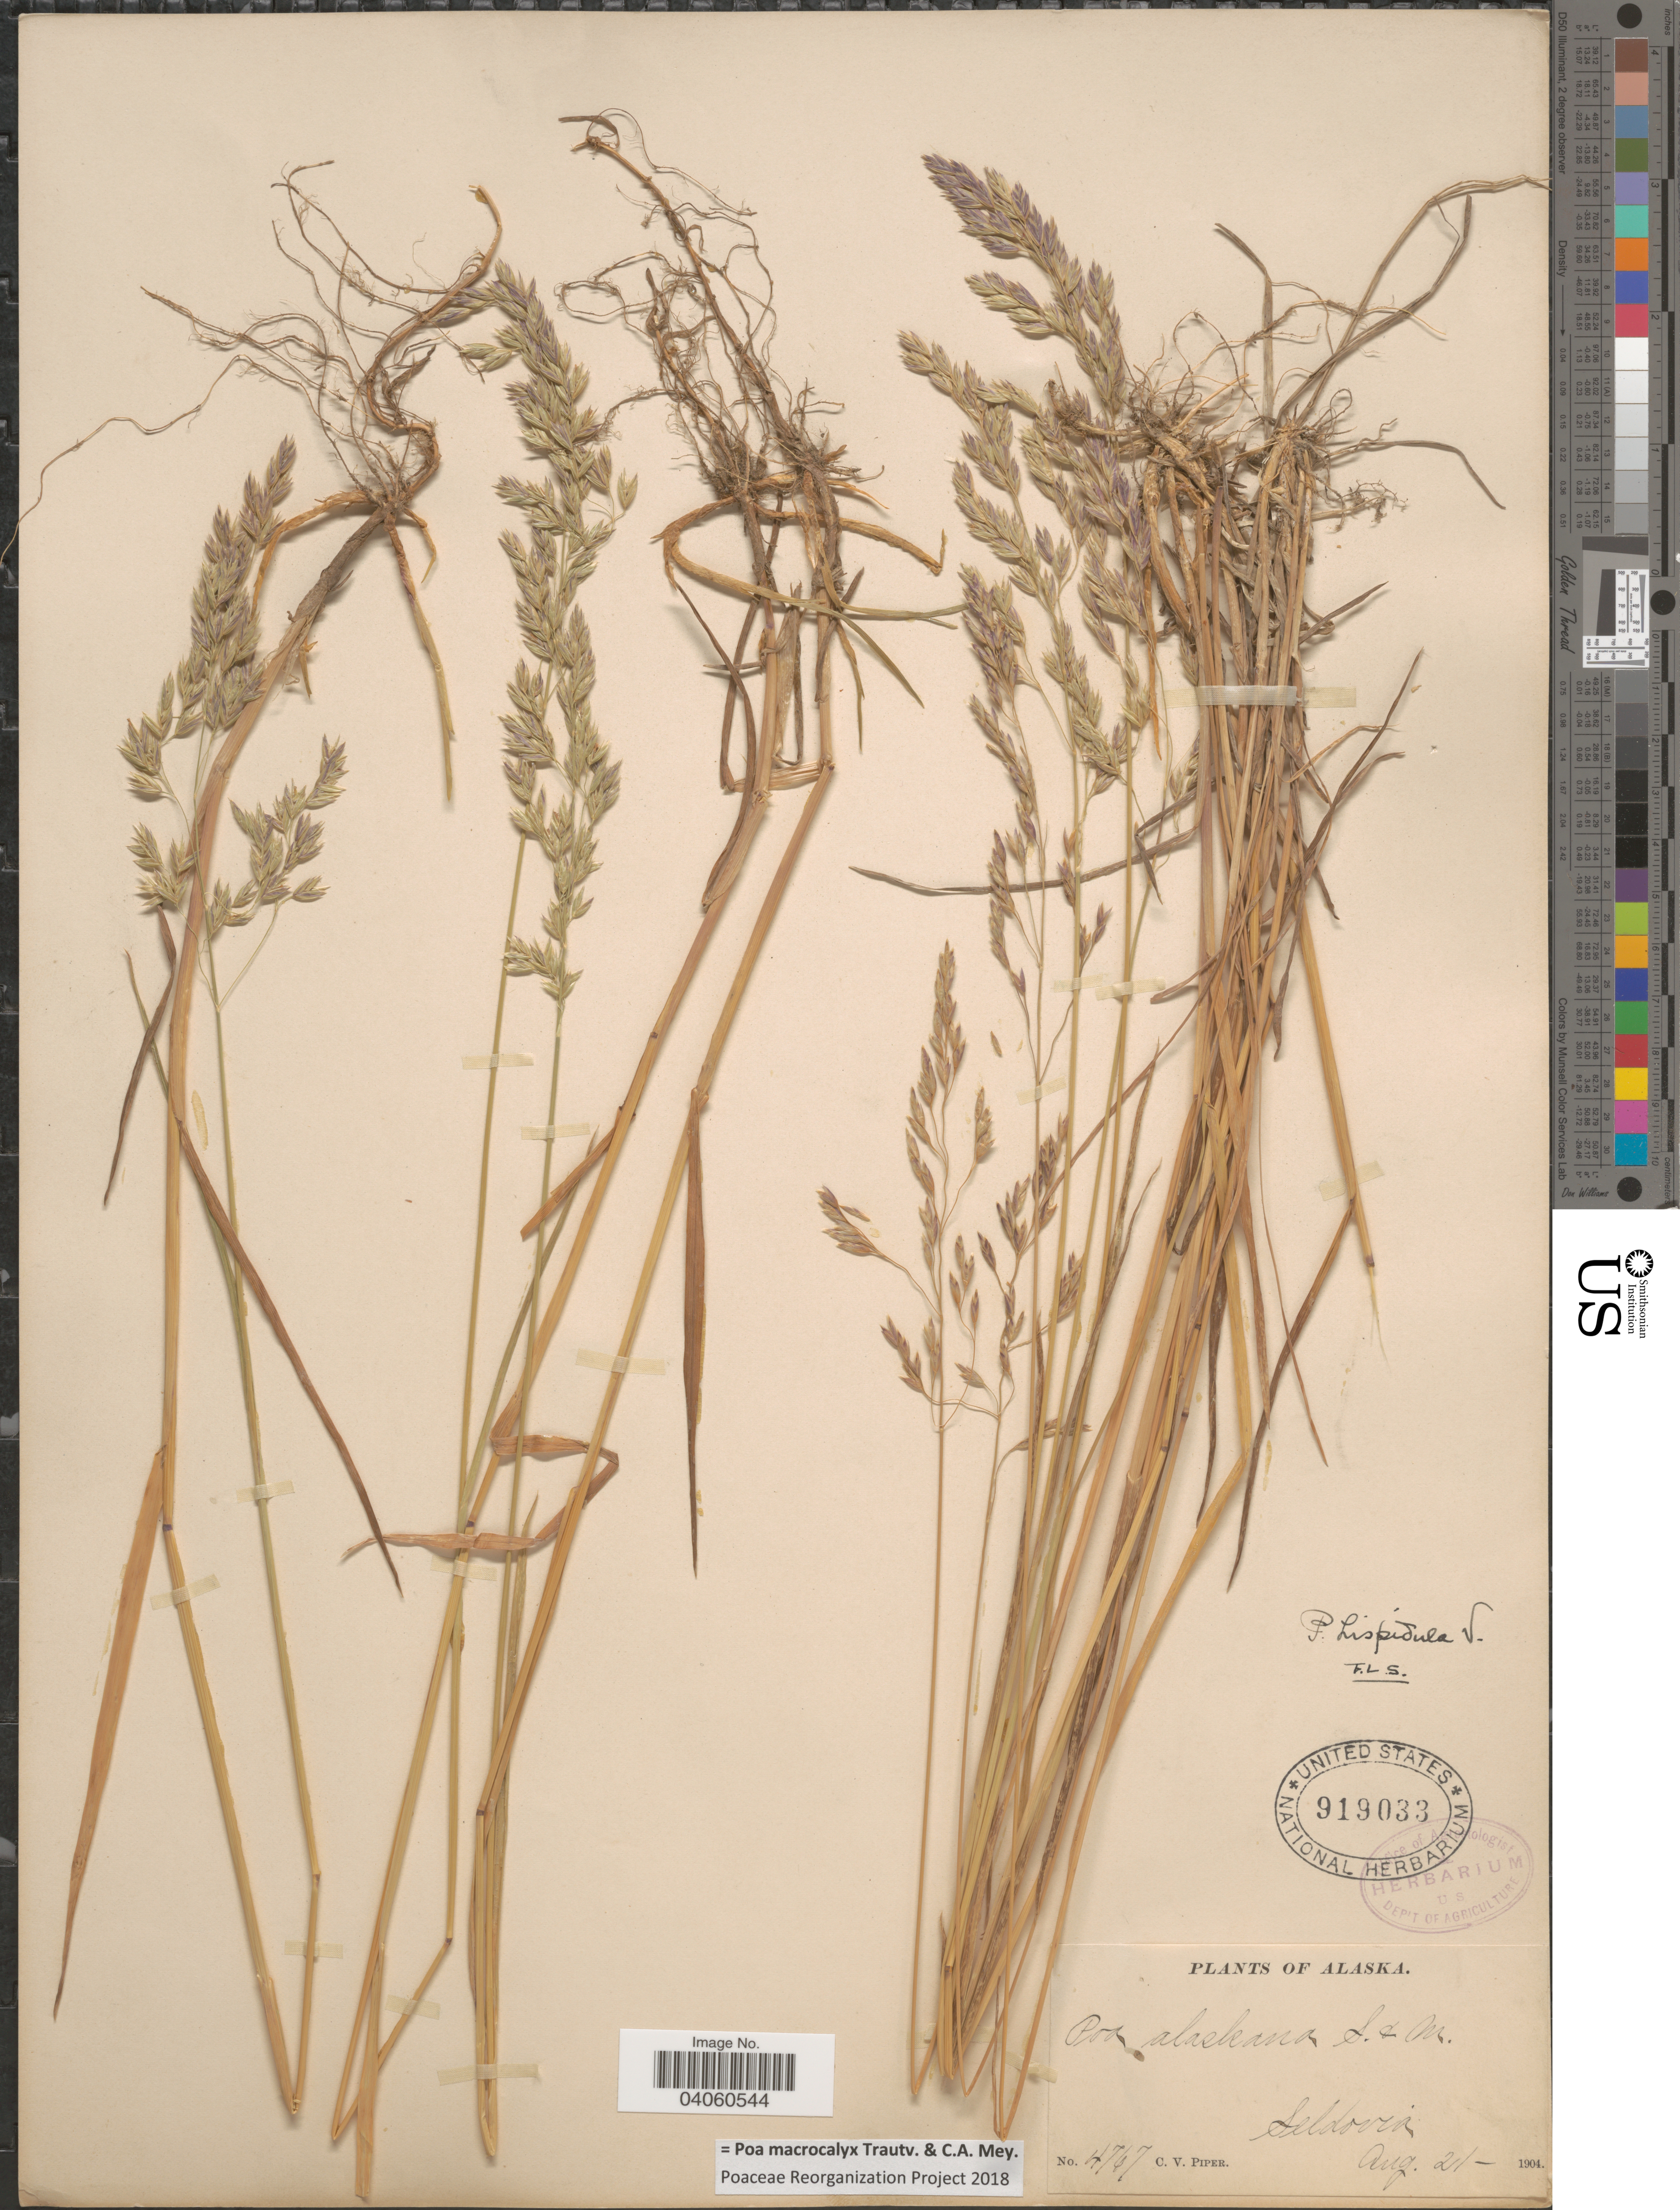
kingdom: Plantae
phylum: Tracheophyta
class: Liliopsida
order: Poales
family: Poaceae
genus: Poa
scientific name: Poa macrocalyx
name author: Trautv. & C.A. Mey.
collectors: C. V. Piper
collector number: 4767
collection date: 1904-08-21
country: United States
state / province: Alaska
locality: Seldovia.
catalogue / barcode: US 919033